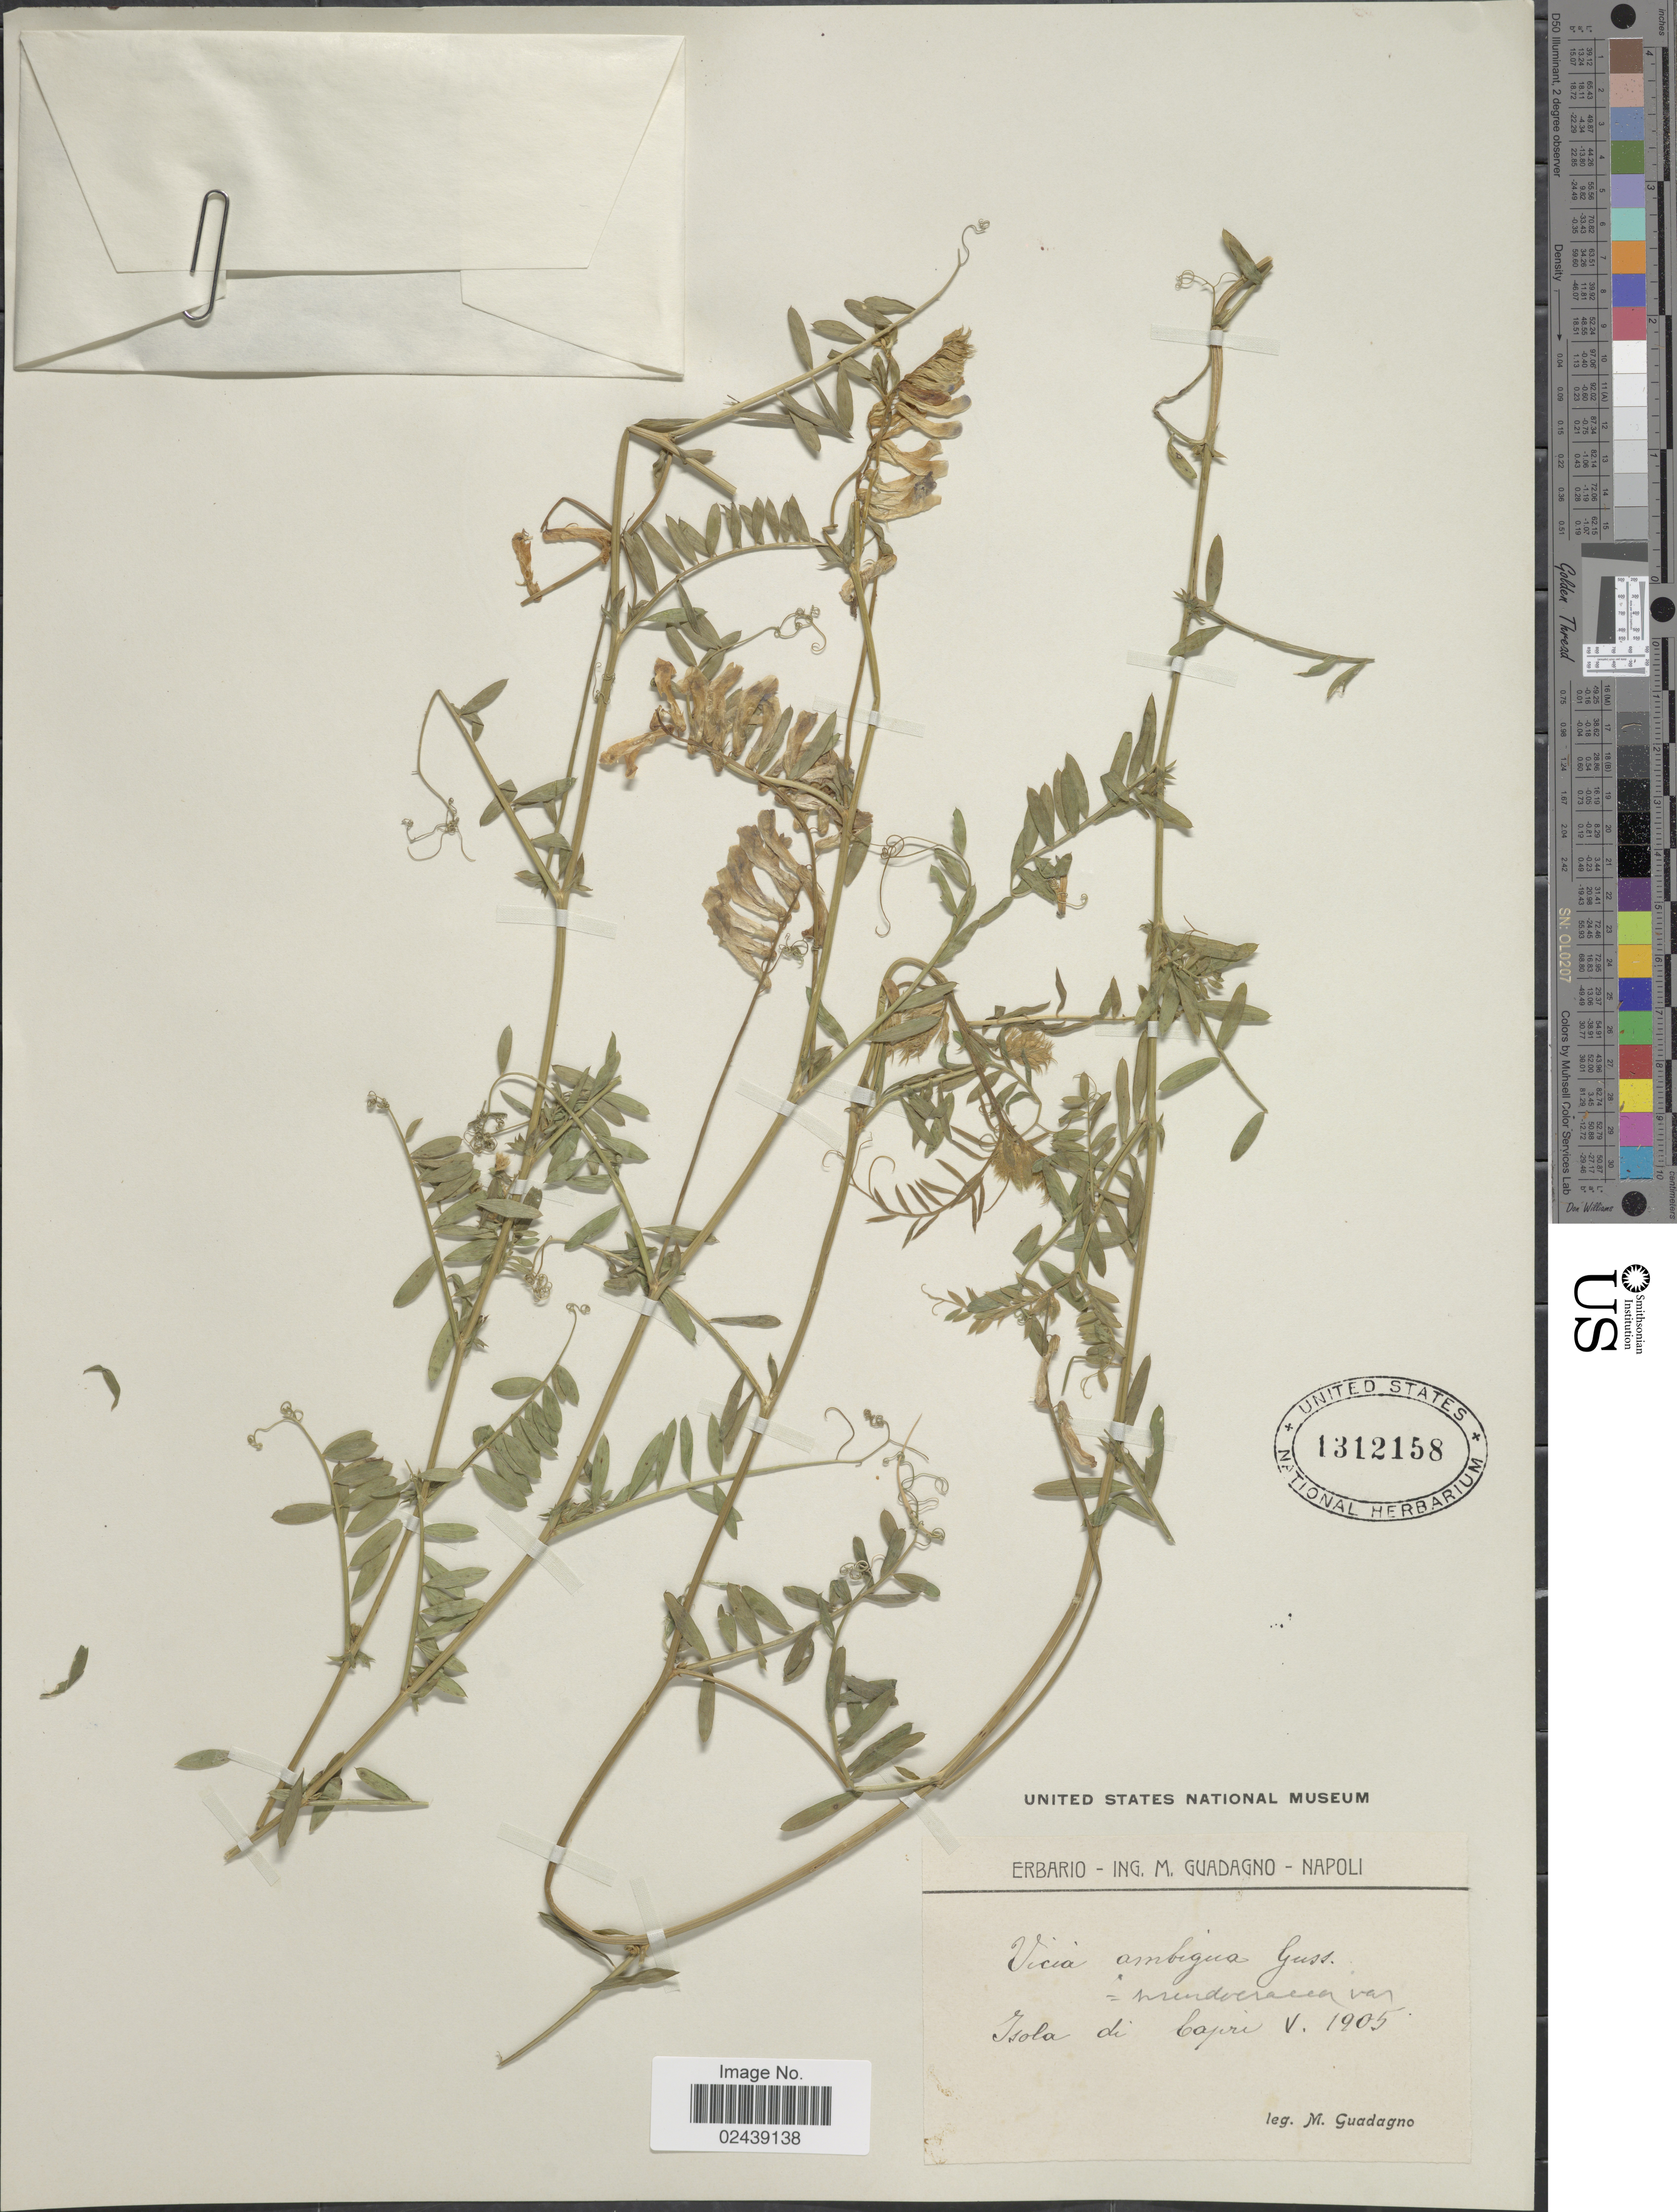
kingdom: Plantae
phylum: Tracheophyta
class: Magnoliopsida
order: Fabales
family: Fabaceae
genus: Vicia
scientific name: Vicia pseudocracca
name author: Bertol.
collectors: M. Guadagno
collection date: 1905-05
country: Italy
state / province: Campania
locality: Isola di Capri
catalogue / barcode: US 1312158